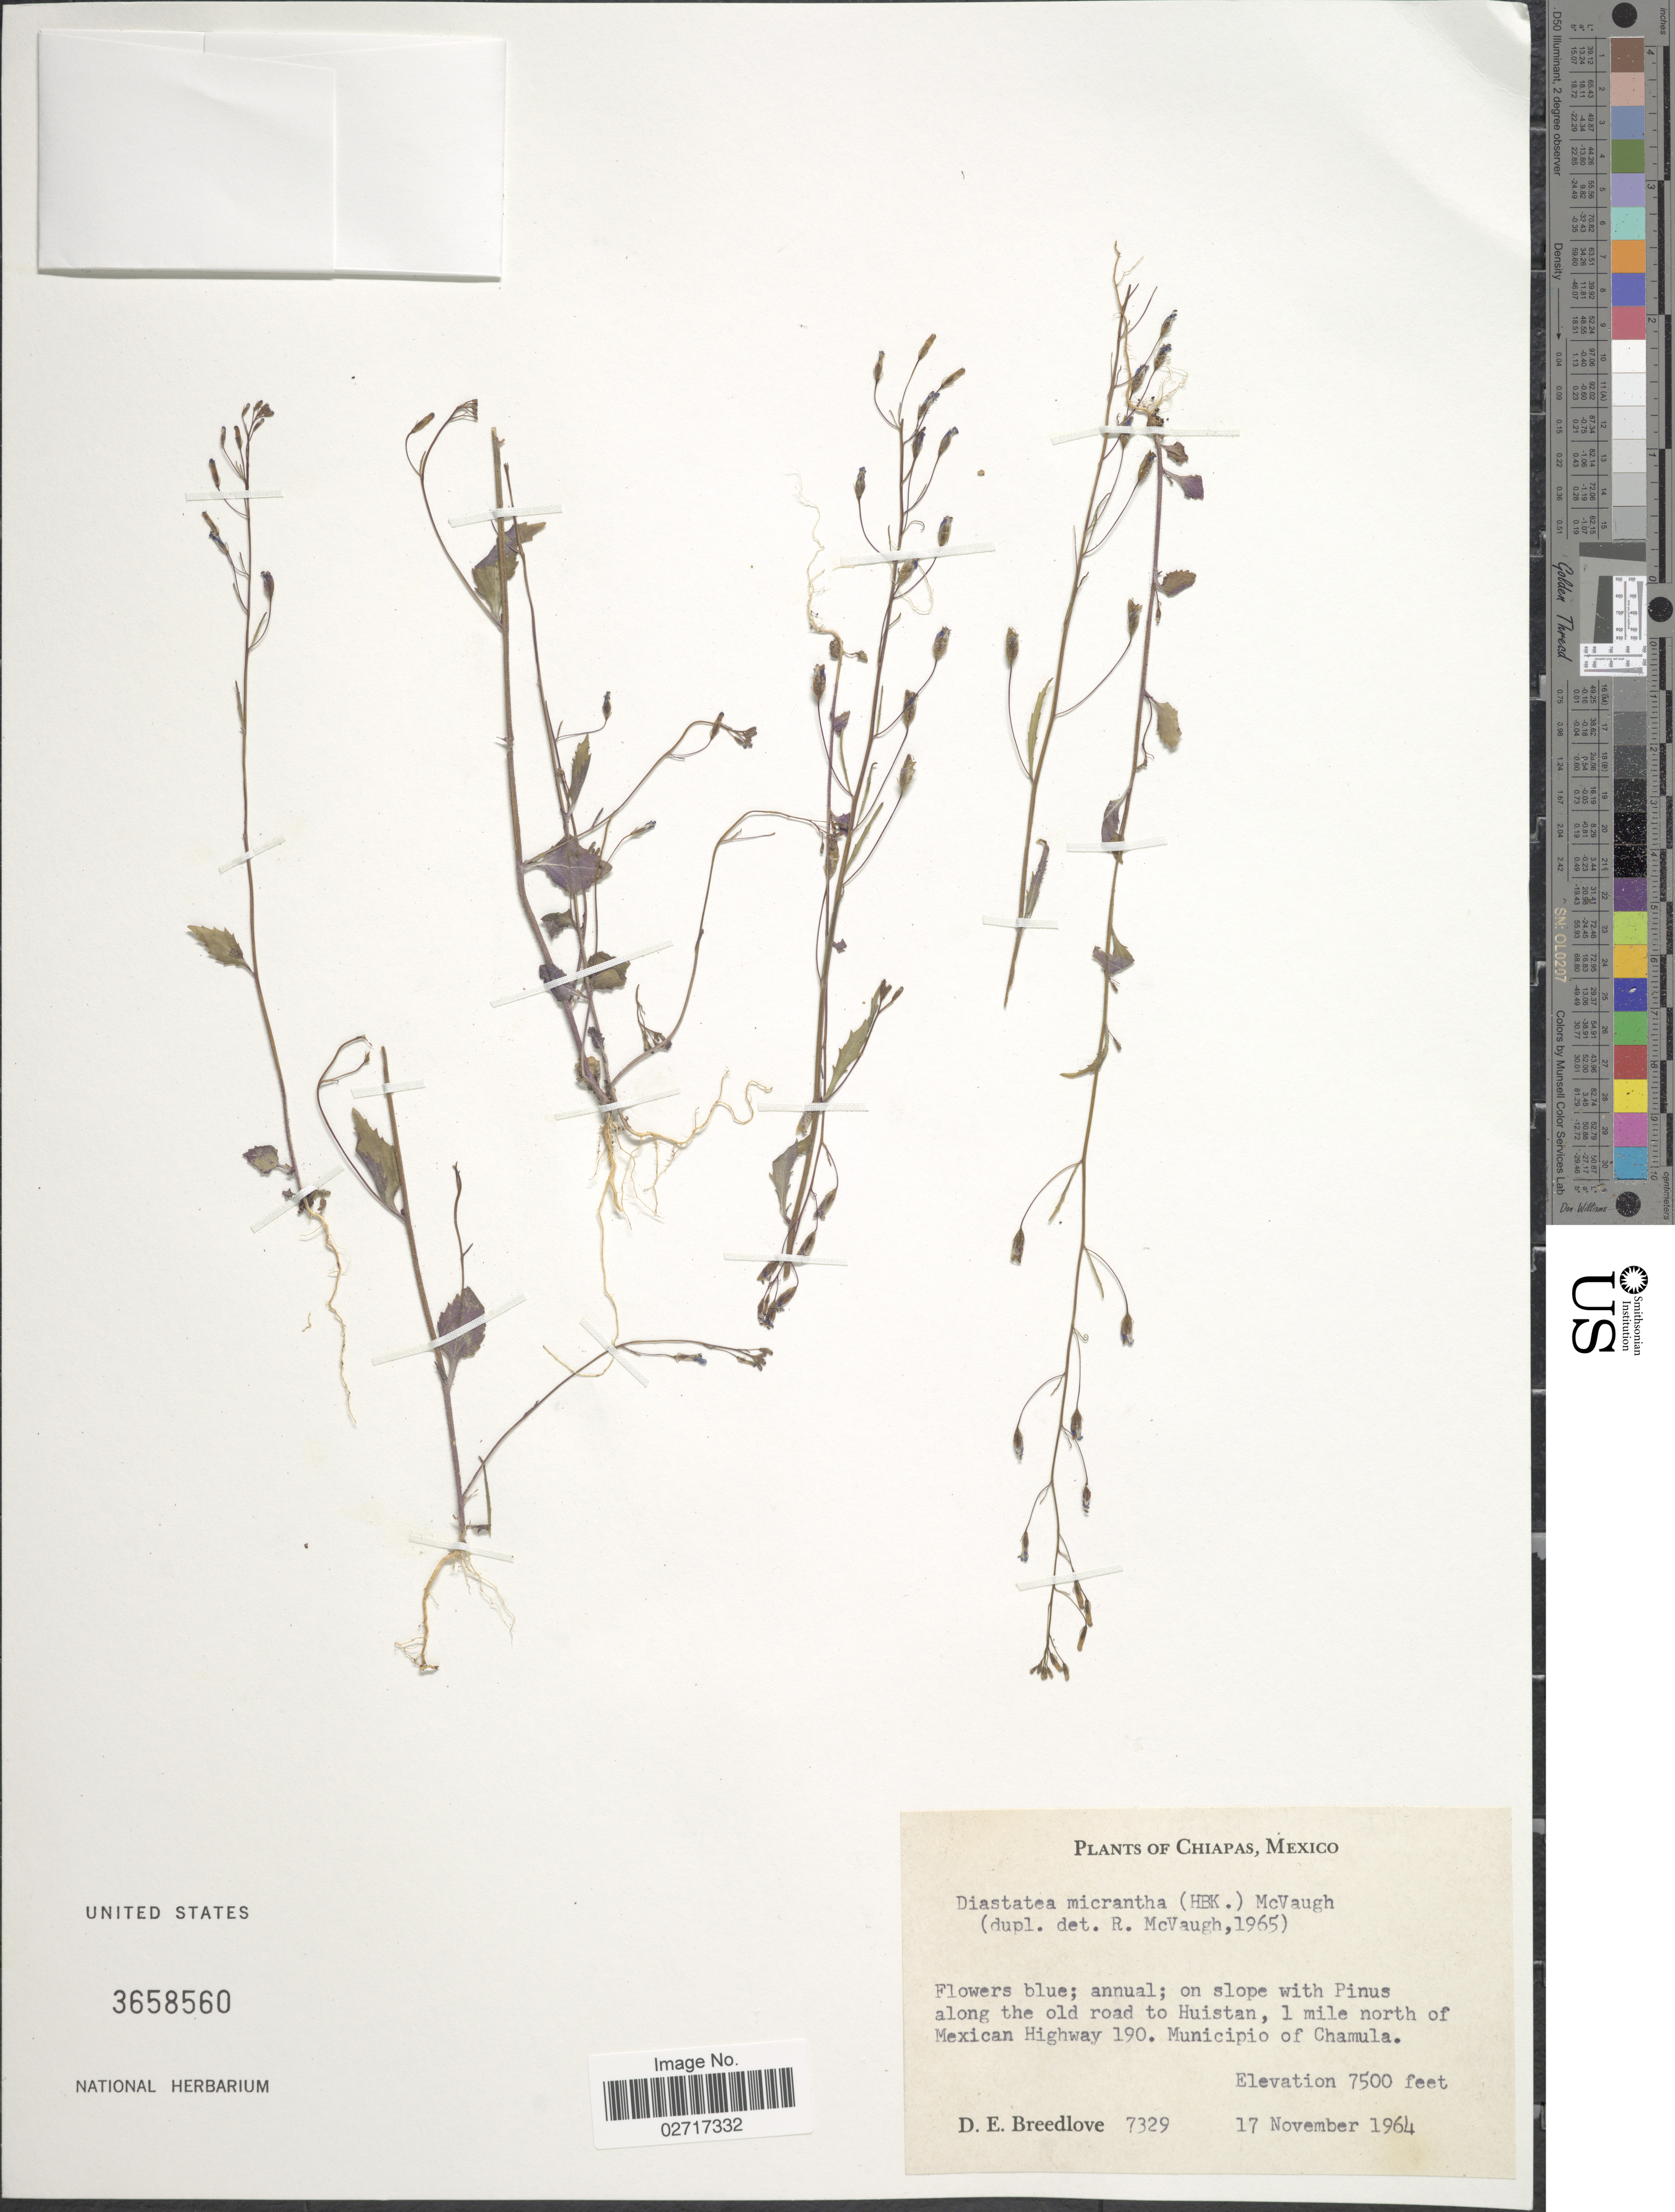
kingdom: Plantae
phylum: Tracheophyta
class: Magnoliopsida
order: Asterales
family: Campanulaceae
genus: Diastatea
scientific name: Diastatea micrantha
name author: (Kunth) McVaugh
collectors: D. E. Breedlove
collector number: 7329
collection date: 1964-11-17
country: Mexico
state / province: Chiapas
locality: Along the old road to Huistan, 1 mile north of Mexican Highway 190. Municipio of Chamula.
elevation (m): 2286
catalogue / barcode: US 3658560